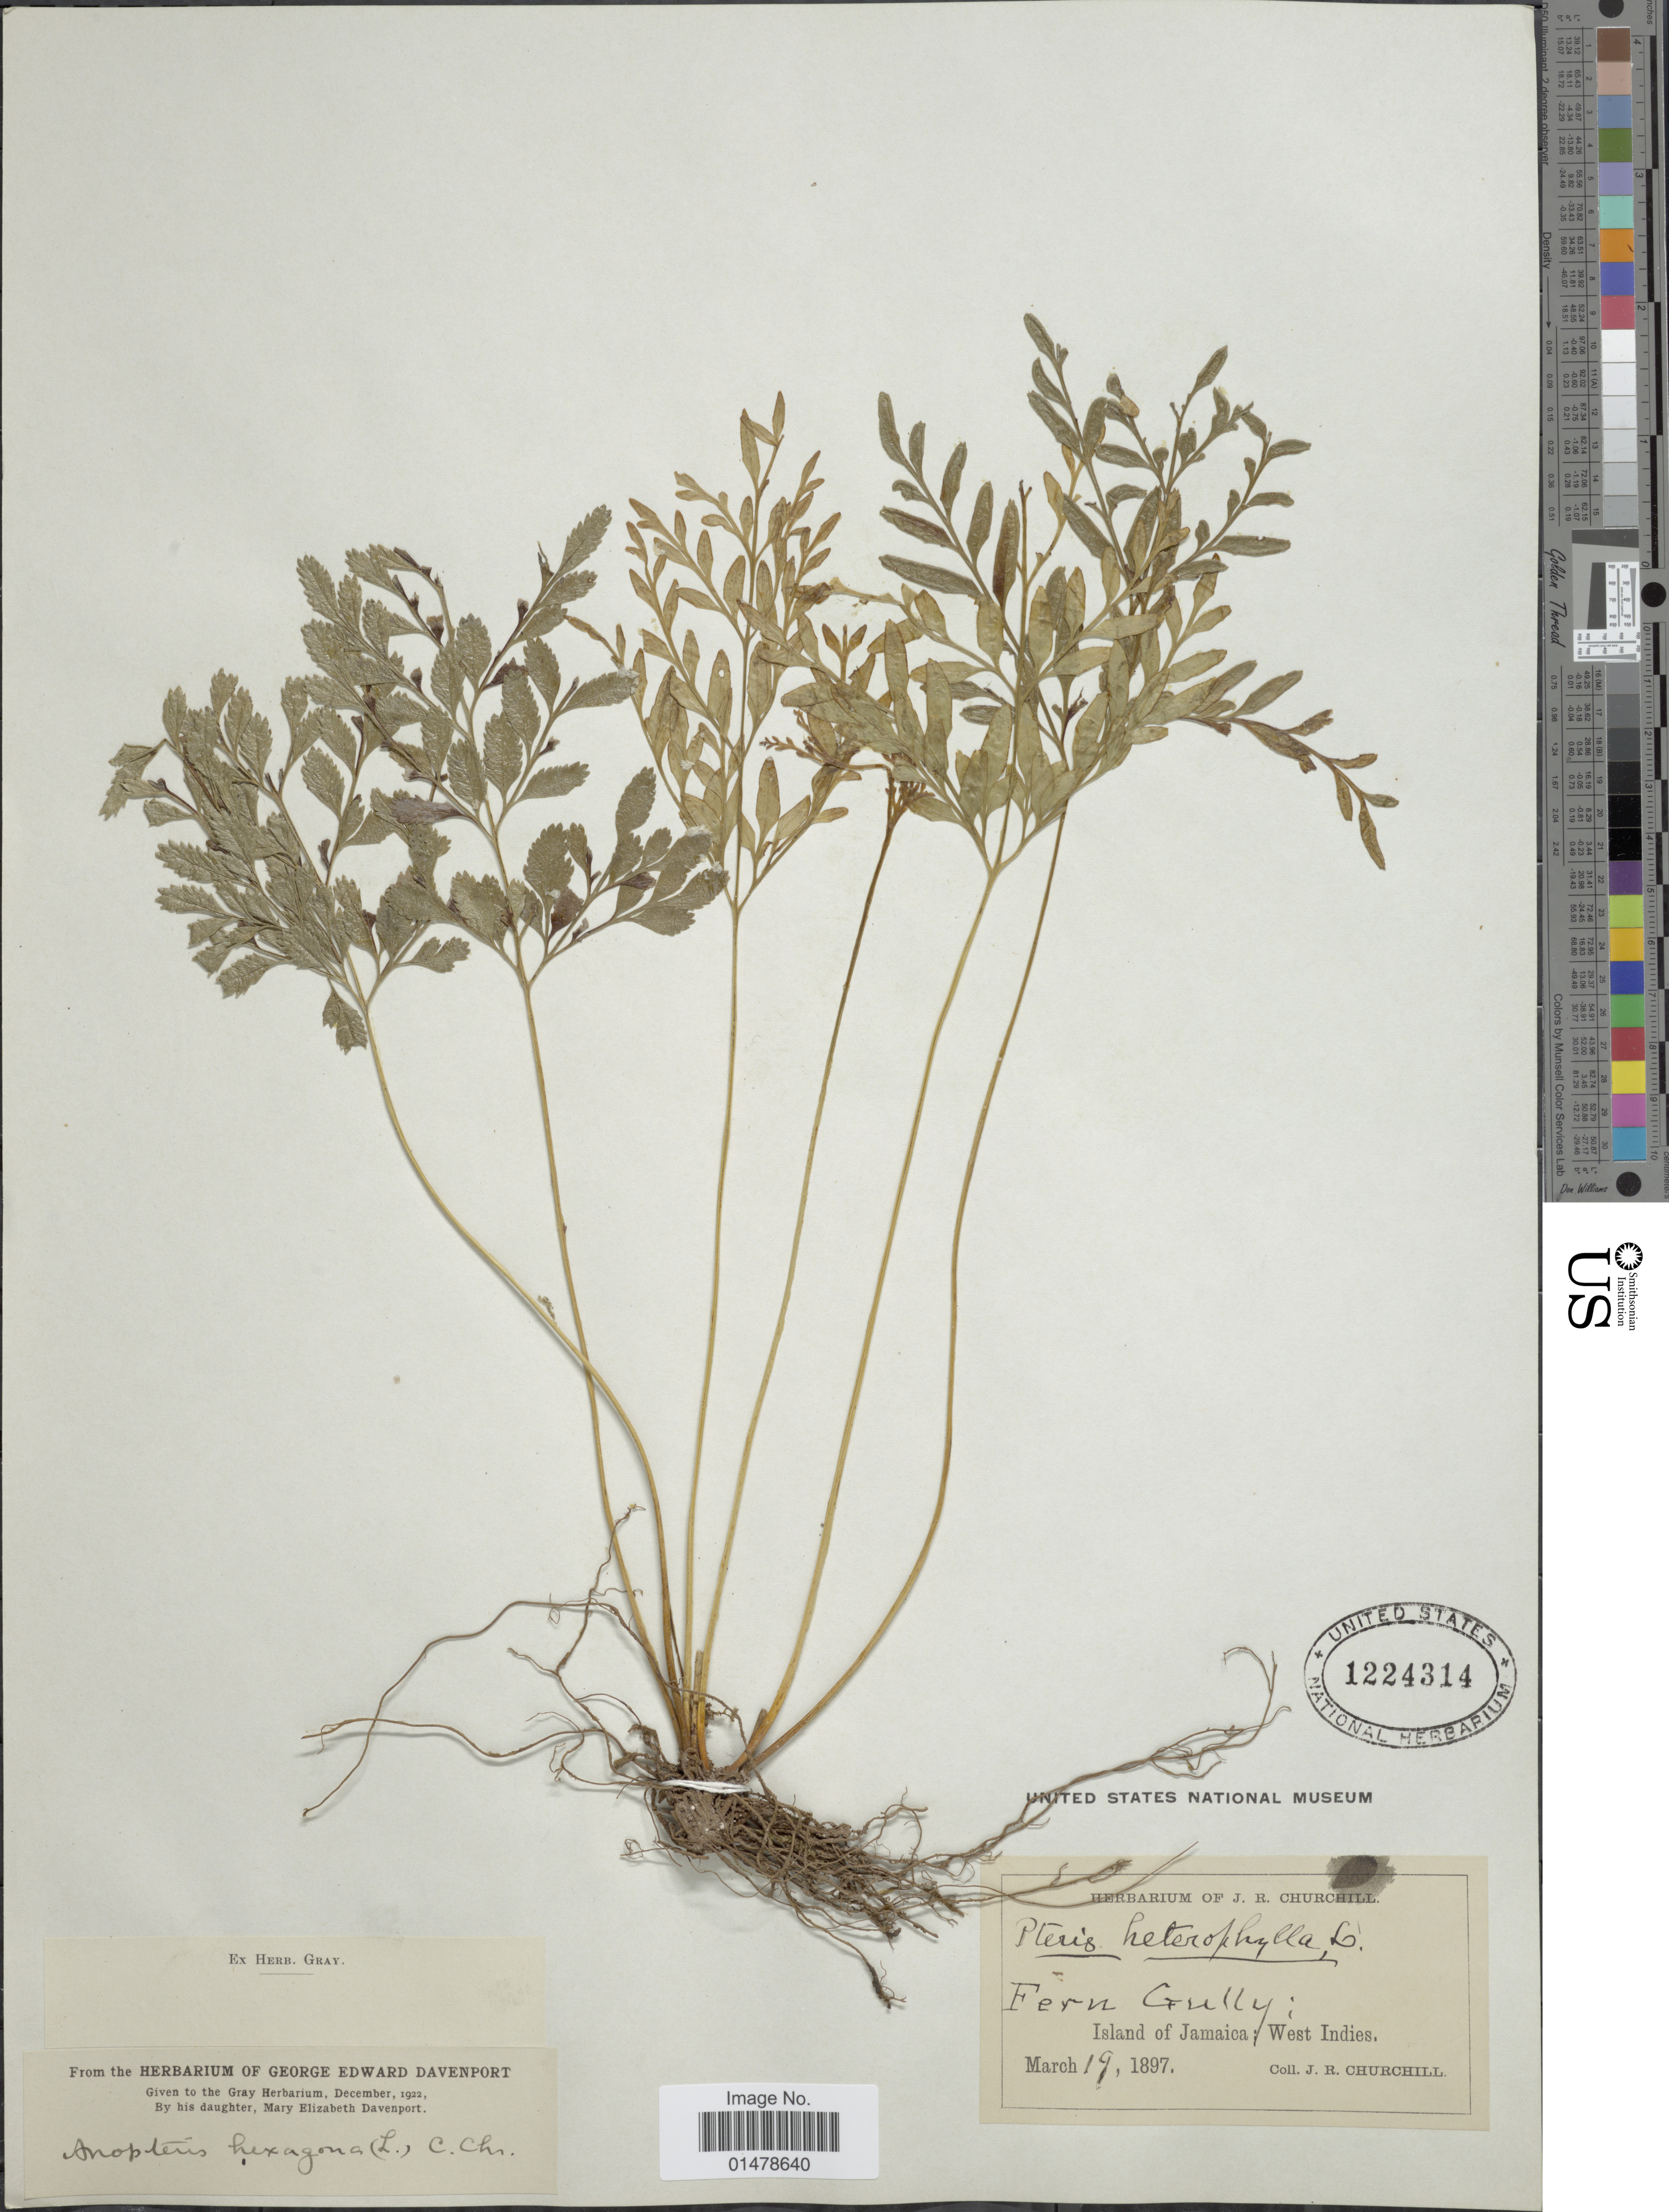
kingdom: Plantae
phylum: Tracheophyta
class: Polypodiopsida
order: Polypodiales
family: Pteridaceae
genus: Pteris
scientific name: Pteris hexagona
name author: (L.) Proctor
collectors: J. Churchill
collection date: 1897-03-19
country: Jamaica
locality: Fern Gully: Island of Jamaica; West Indies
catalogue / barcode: US 1224314